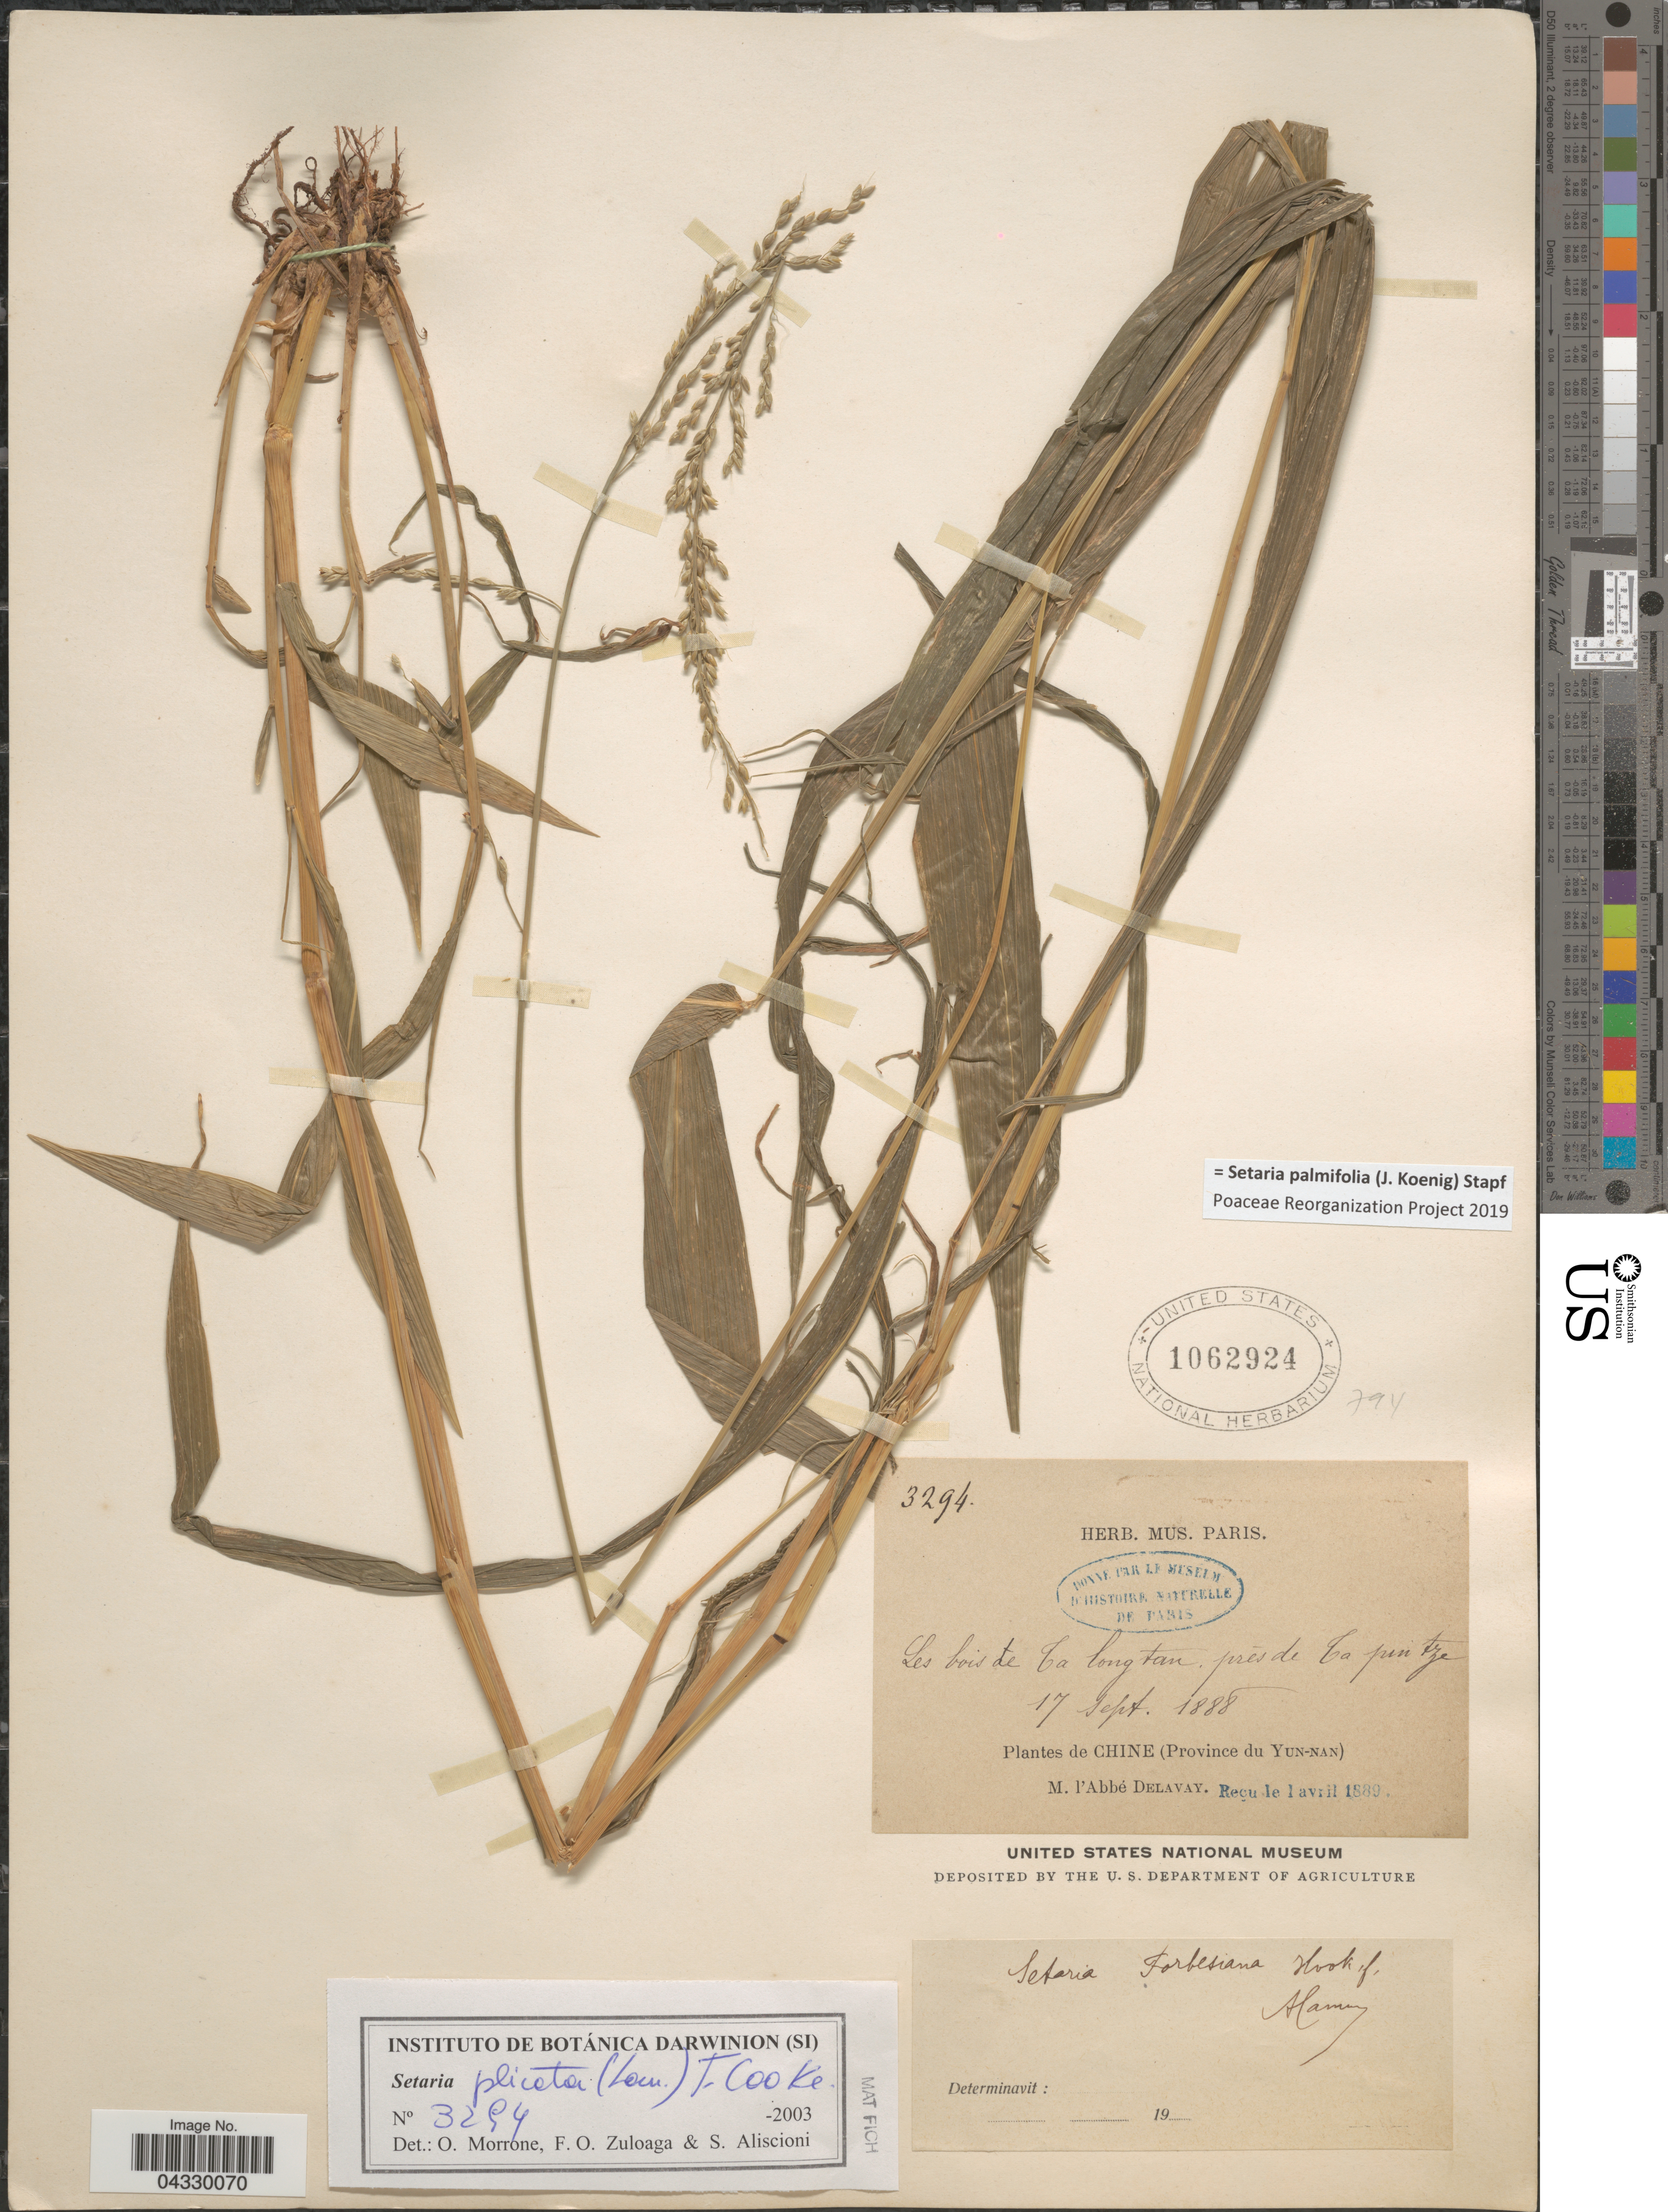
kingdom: Plantae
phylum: Tracheophyta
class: Liliopsida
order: Poales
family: Poaceae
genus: Setaria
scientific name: Setaria palmifolia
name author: (J. Koenig) Stapf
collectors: P. Delavay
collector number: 3294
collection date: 1888-09-17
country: China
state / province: Yunnan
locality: Les bois de Ta long tan, près de Ta puntze. Chine.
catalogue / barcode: US 1062924